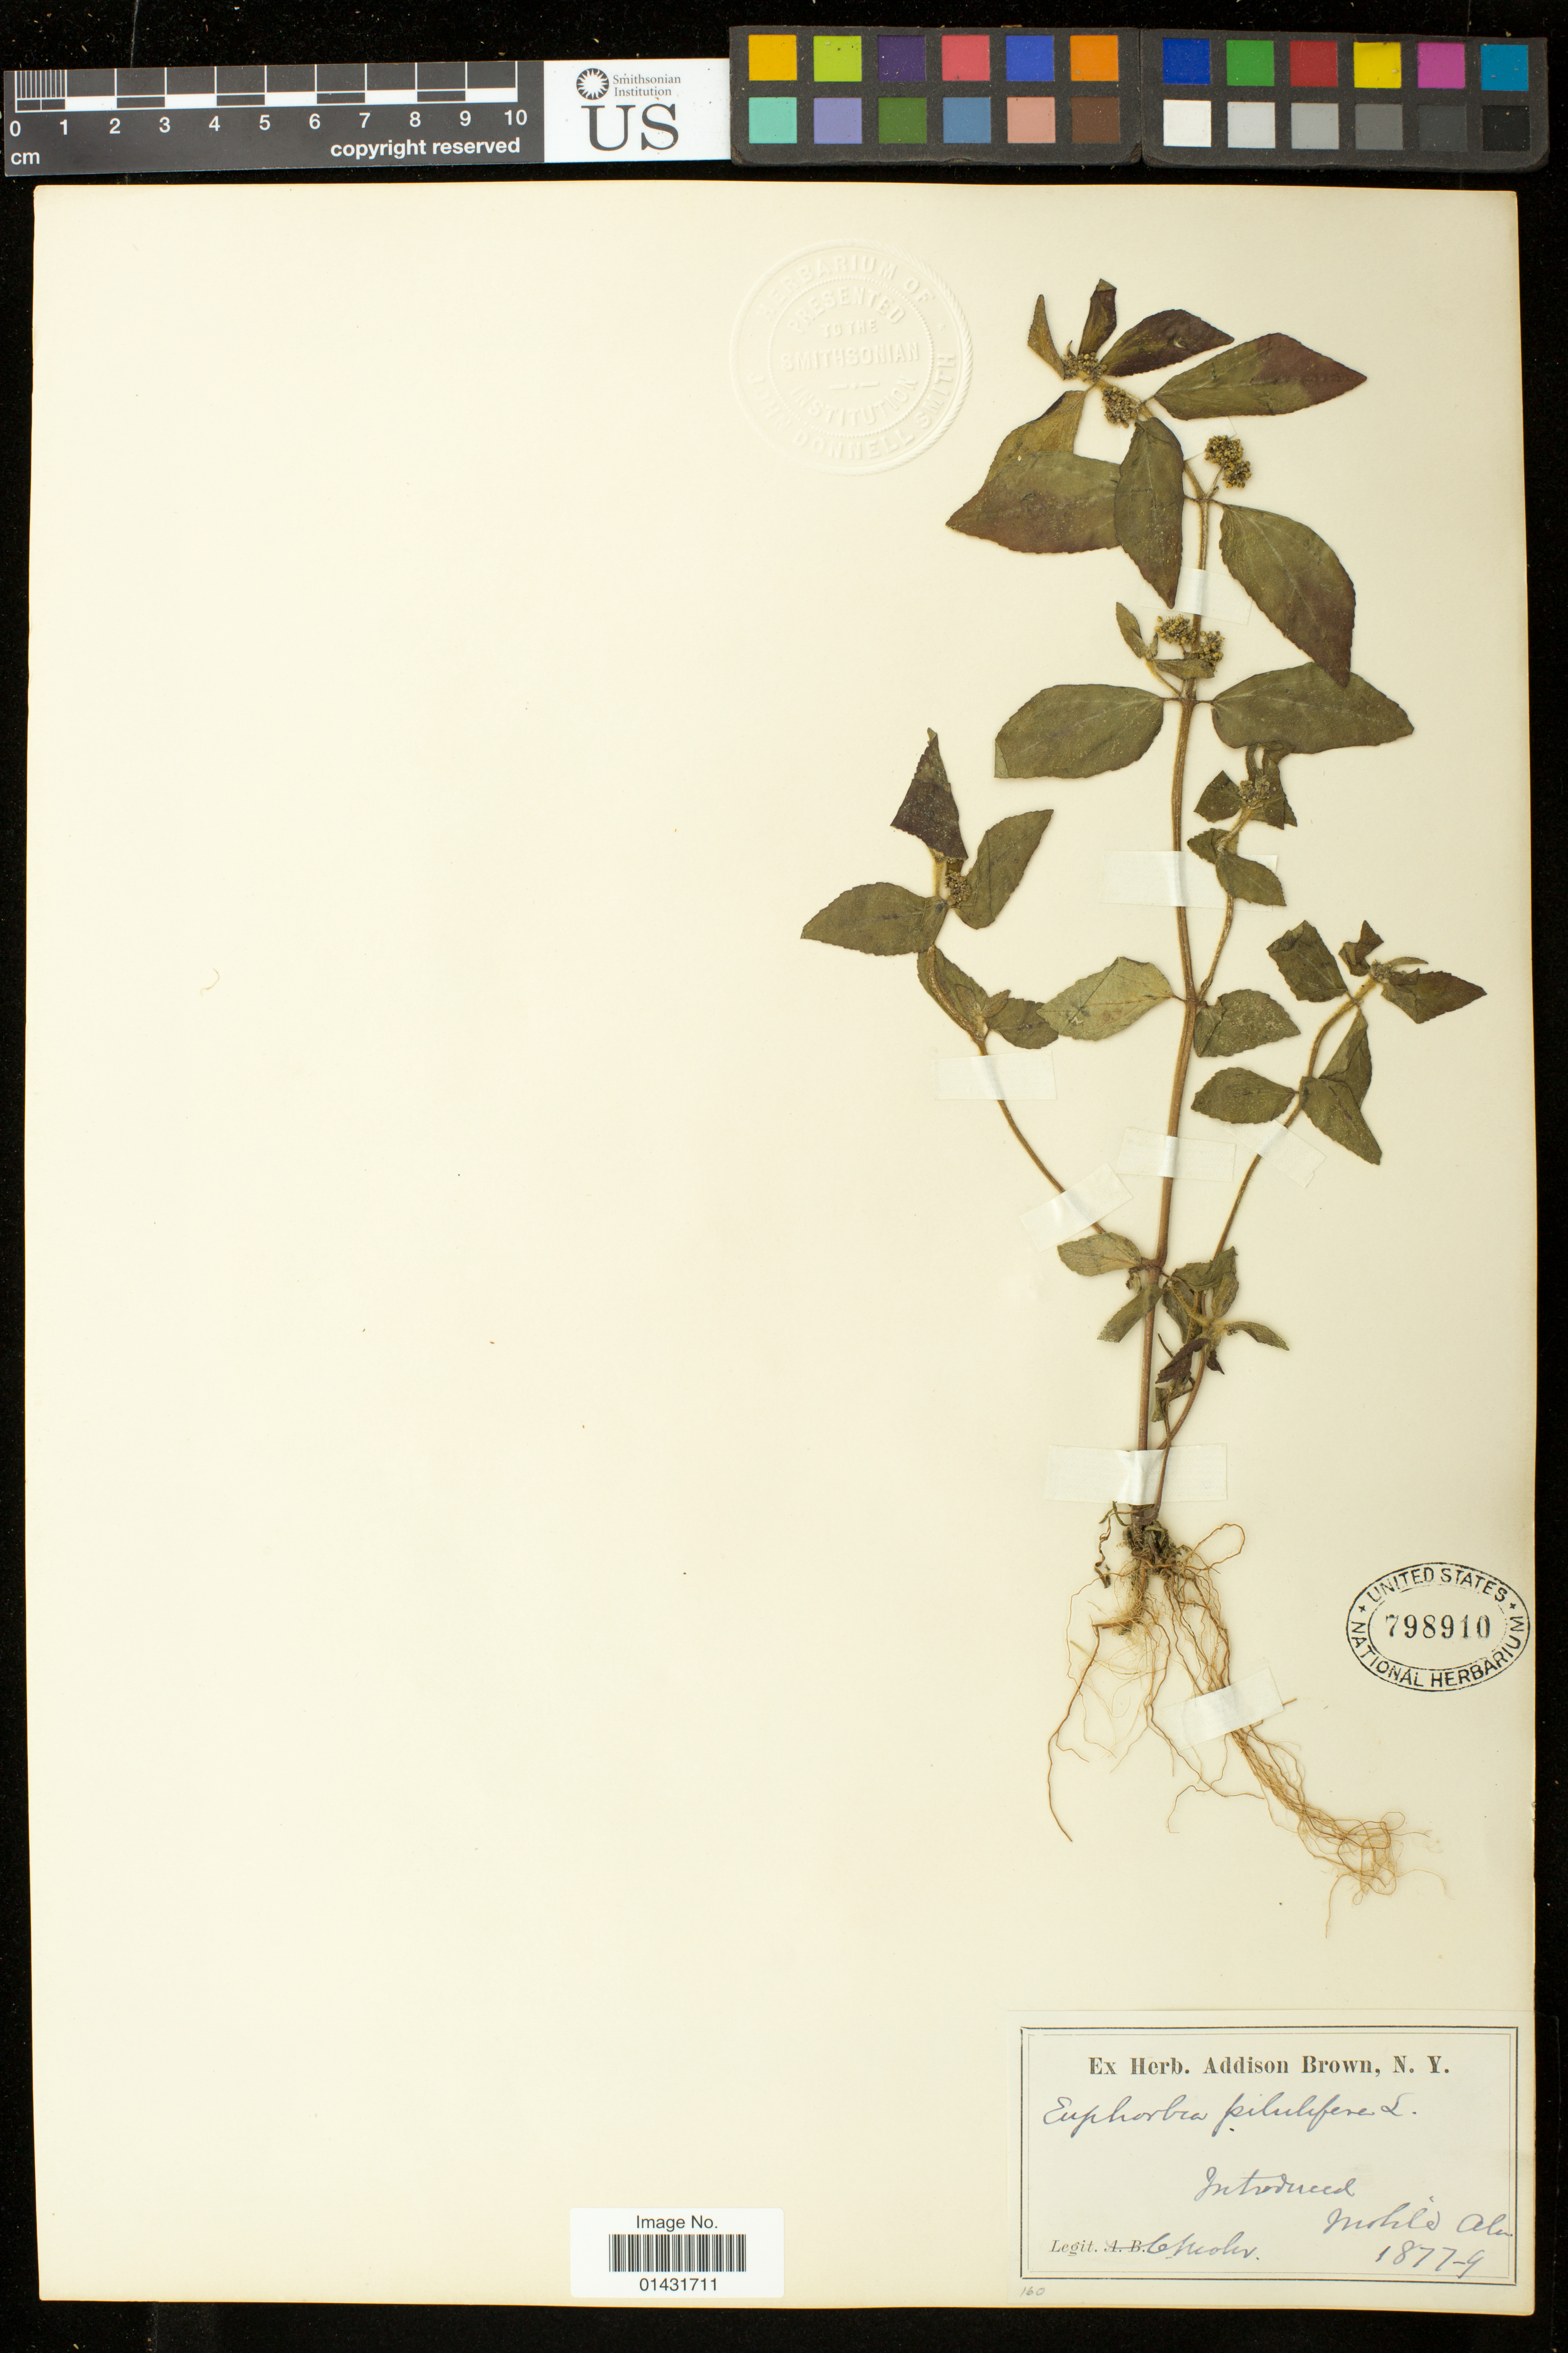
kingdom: Plantae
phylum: Tracheophyta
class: Magnoliopsida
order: Malpighiales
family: Euphorbiaceae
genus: Euphorbia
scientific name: Euphorbia hirta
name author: L.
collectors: C. T. Mohr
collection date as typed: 1877-9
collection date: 1877/1879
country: United States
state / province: Alabama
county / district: Mobile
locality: Mobile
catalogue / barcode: US 798910